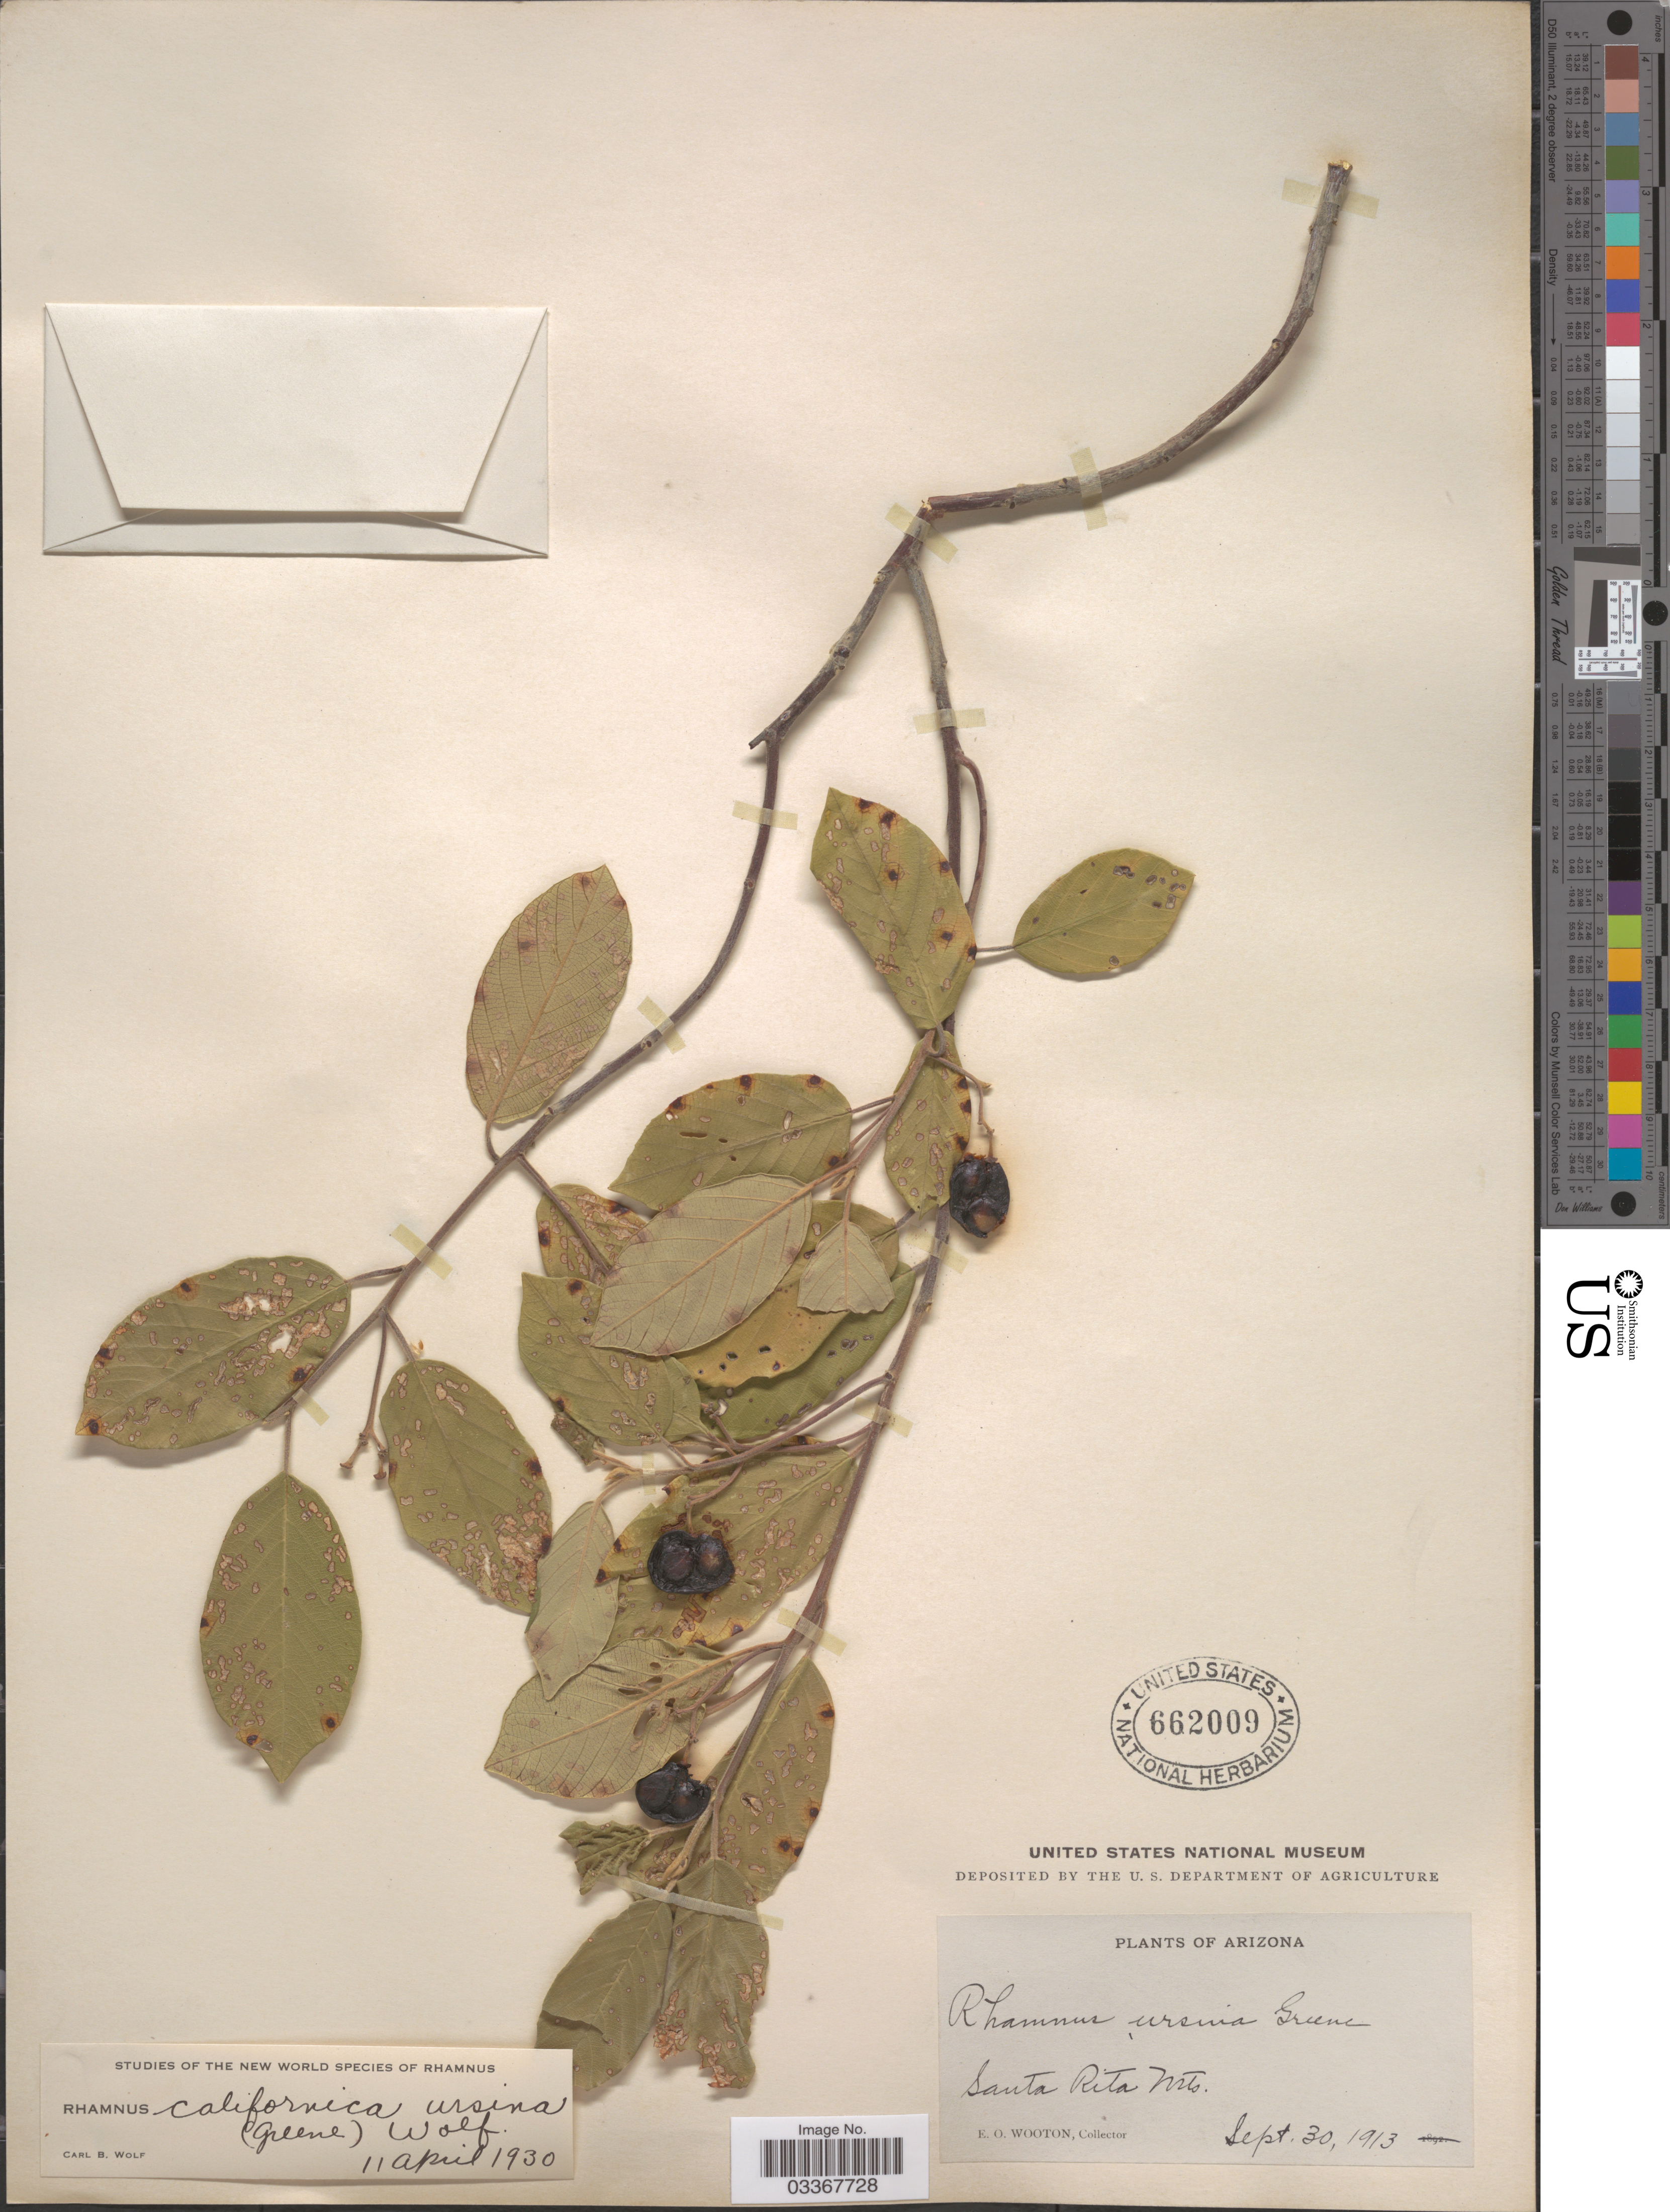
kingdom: Plantae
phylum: Tracheophyta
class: Magnoliopsida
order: Rosales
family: Rhamnaceae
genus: Frangula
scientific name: Frangula californica subsp. ursina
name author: (Greene) Kartesz & Gandhi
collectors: E. O. Wooton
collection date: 1913-09-30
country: United States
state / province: Arizona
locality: Santa Rita Mts.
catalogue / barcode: US 662009